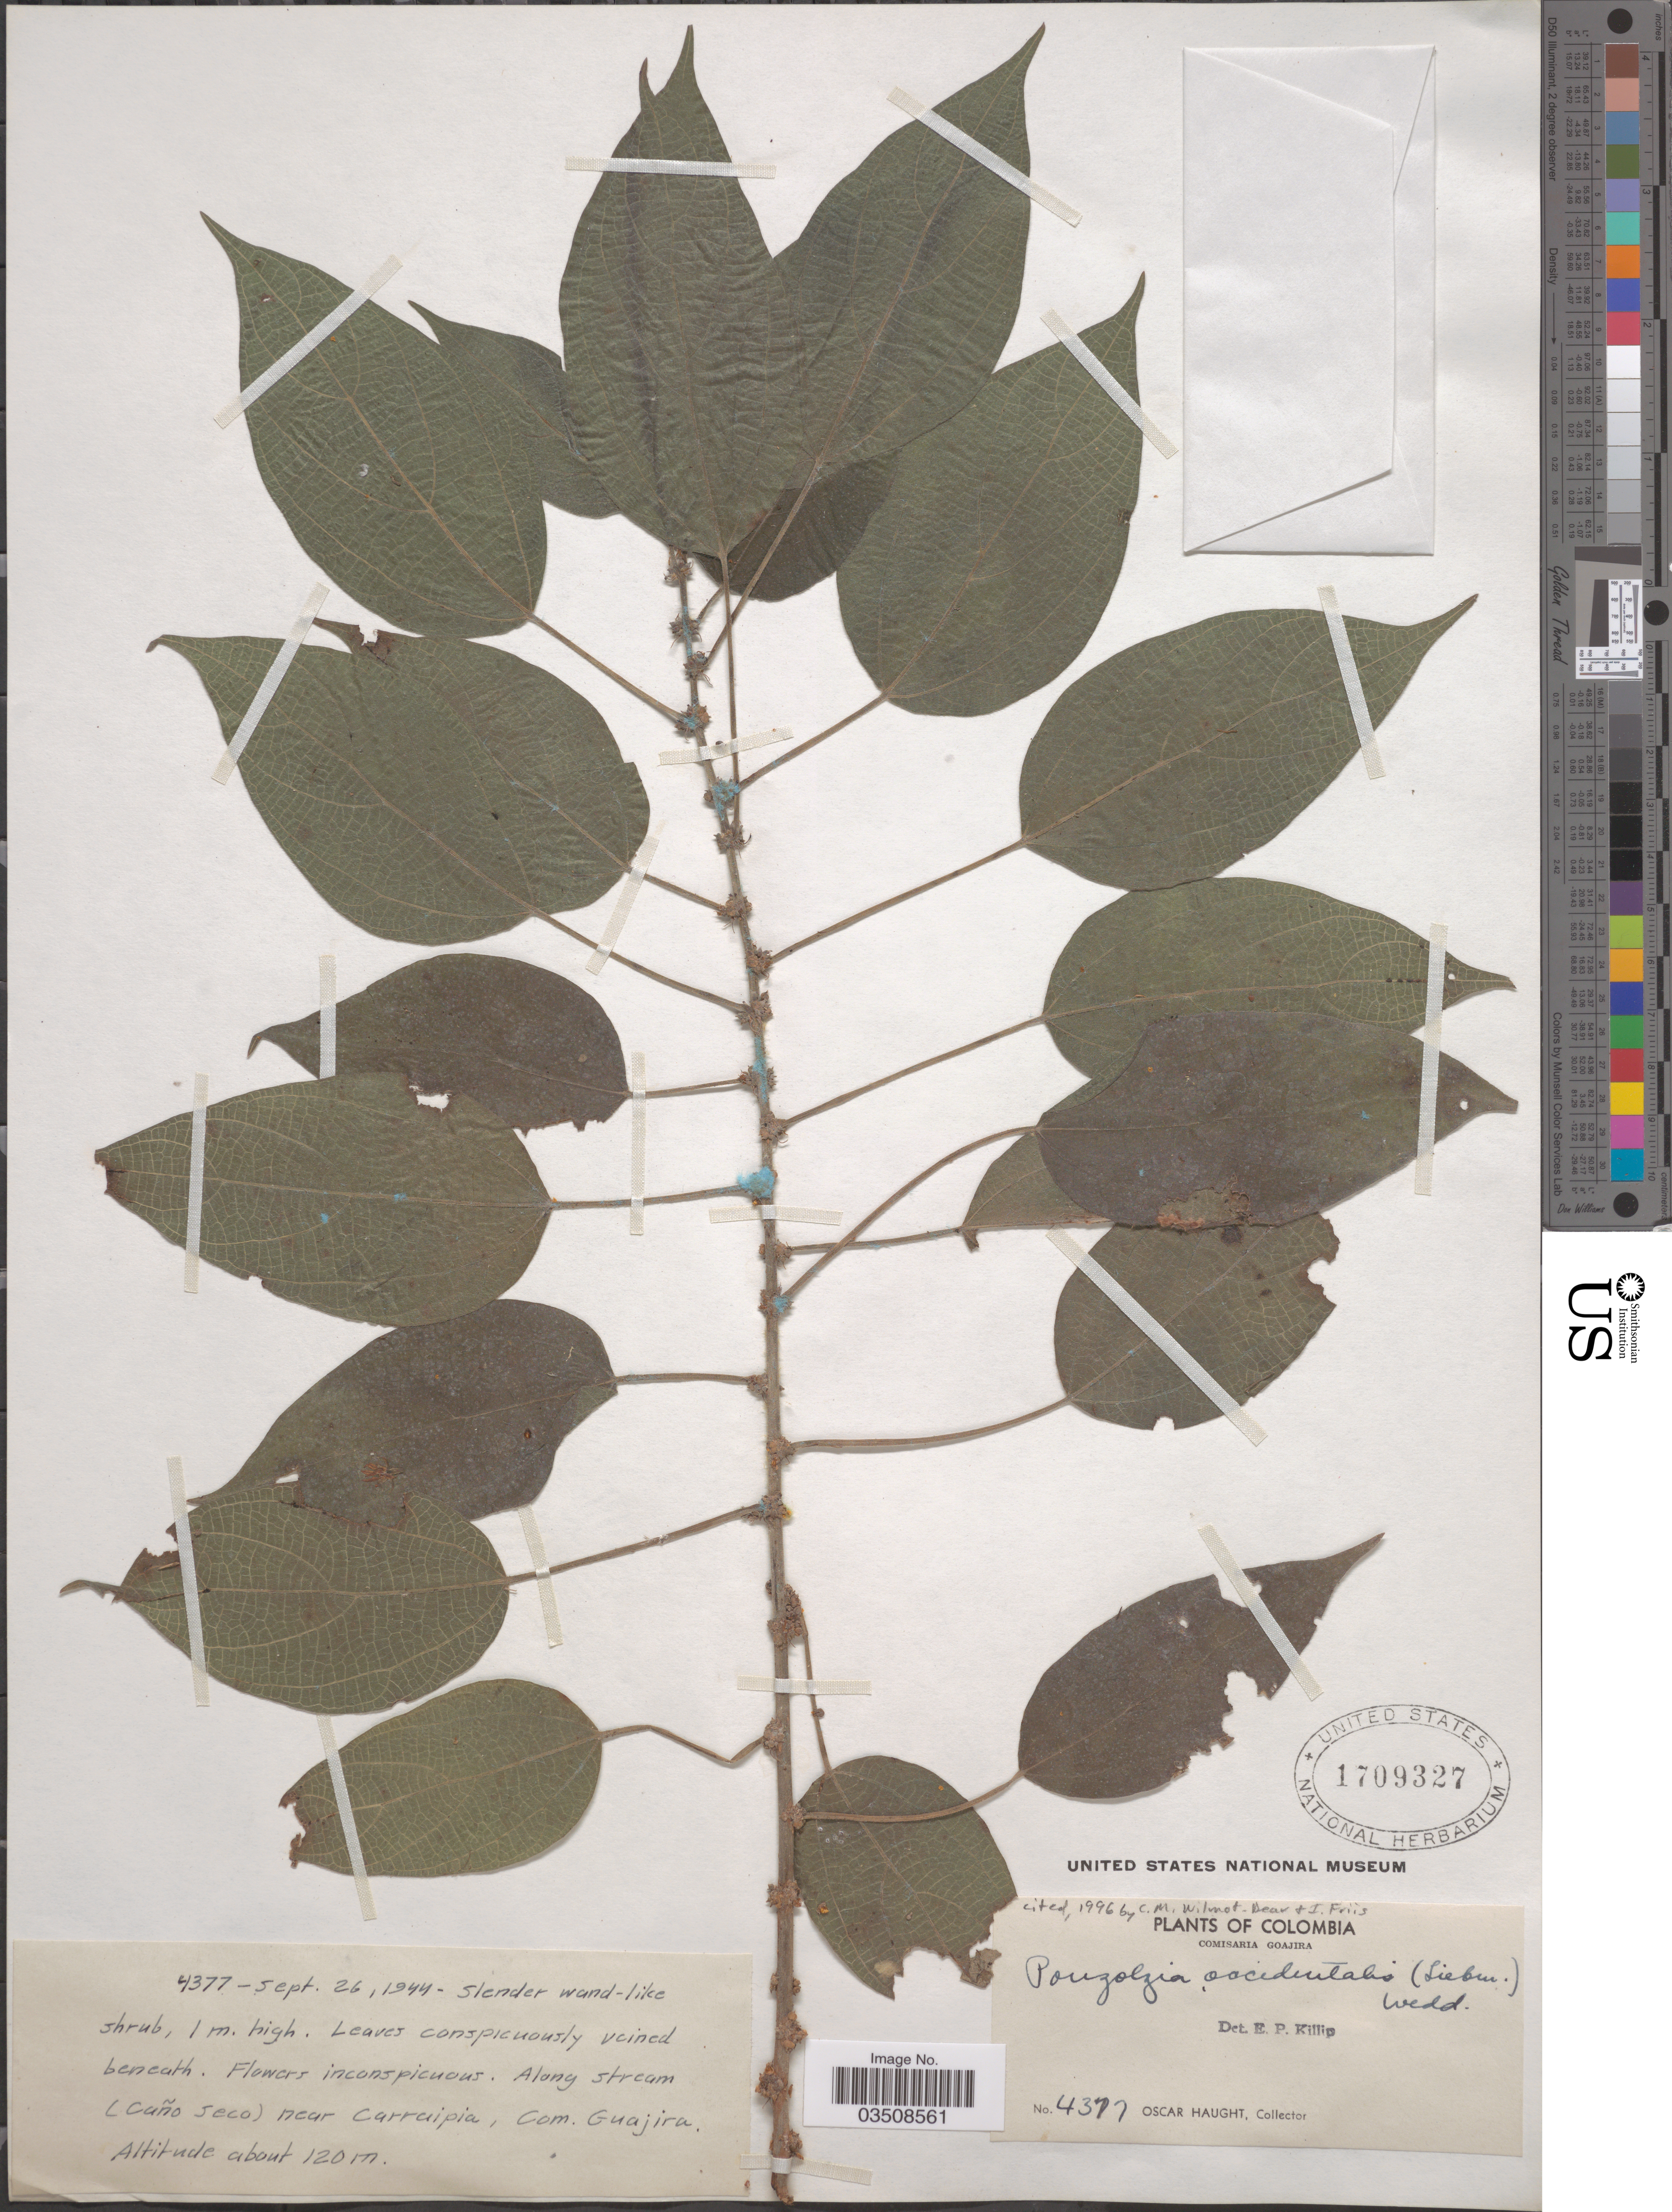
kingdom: Plantae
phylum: Tracheophyta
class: Magnoliopsida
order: Rosales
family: Urticaceae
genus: Pouzolzia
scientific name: Pouzolzia occidentalis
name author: (Liebm.) Wedd.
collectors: O. Haught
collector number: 4377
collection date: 1944-09-26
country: Colombia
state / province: La Guajira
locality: Along stream (Caño Seco) near Carruipia, Com. Guajira. Comisaria Goajira.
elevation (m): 120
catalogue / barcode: US 1709327